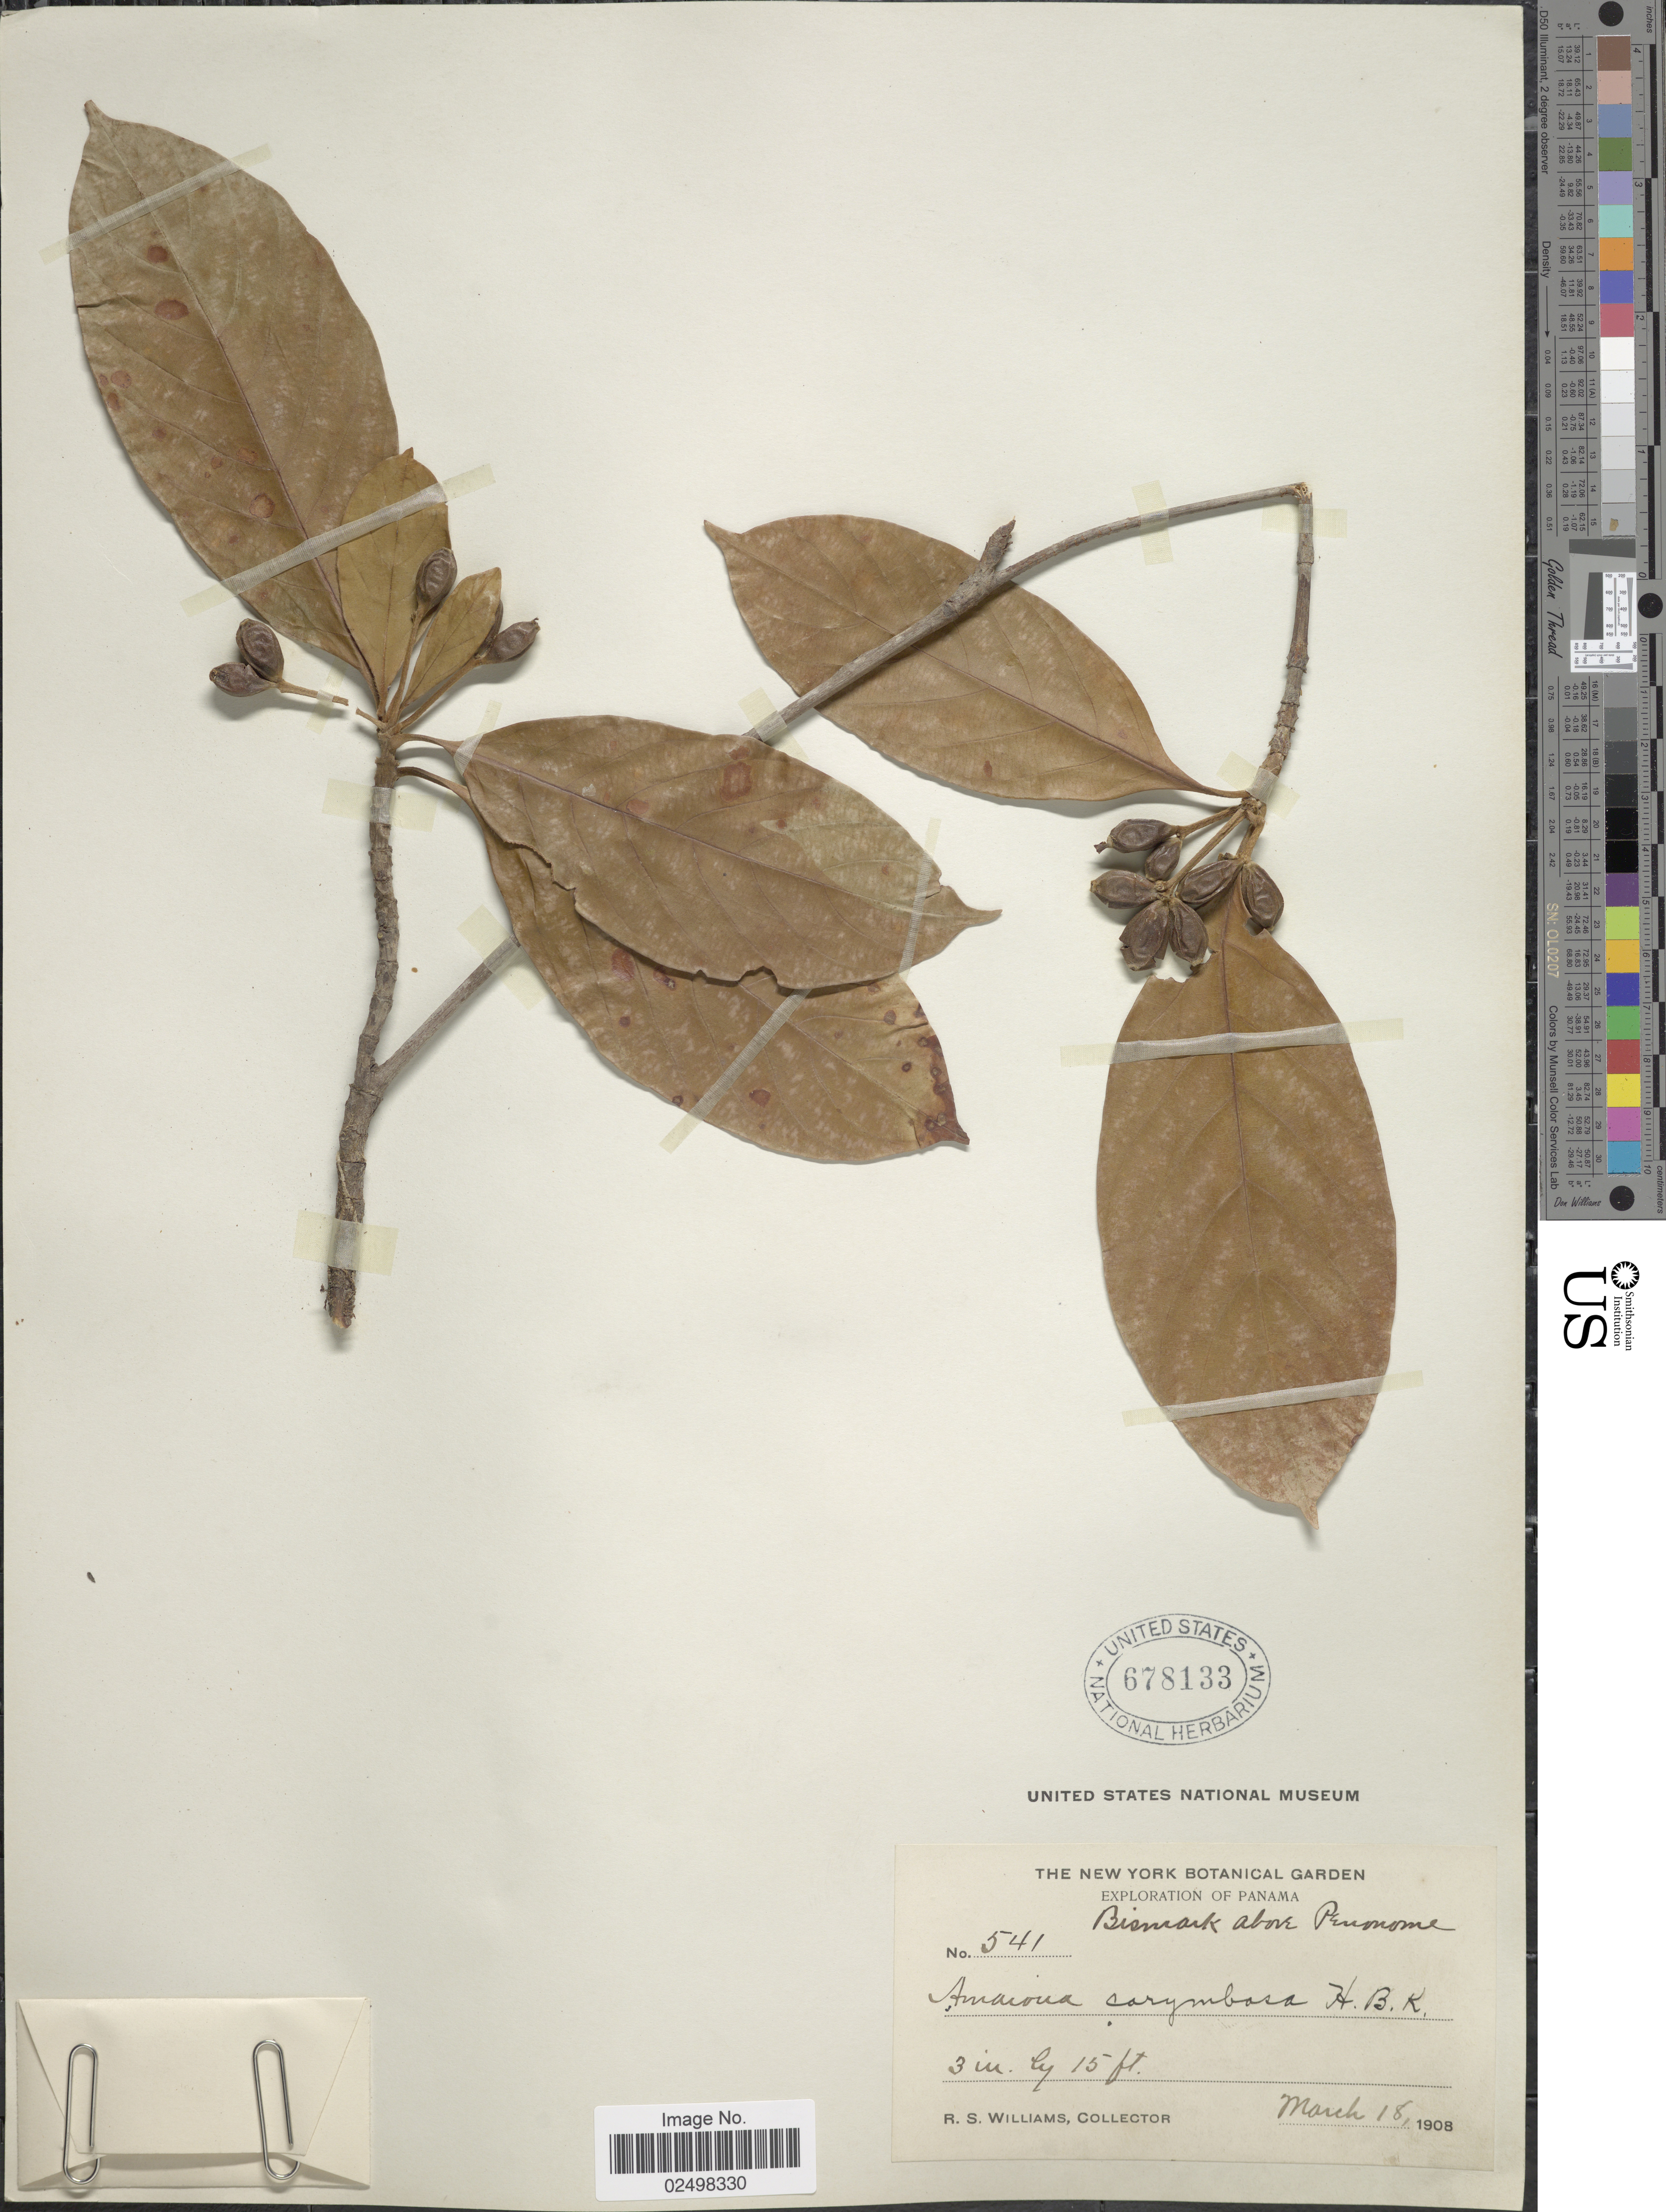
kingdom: Plantae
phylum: Tracheophyta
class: Magnoliopsida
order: Gentianales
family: Rubiaceae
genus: Amaioua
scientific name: Amaioua corymbosa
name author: Kunth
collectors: R. S. Williams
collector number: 541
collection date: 1908-03-18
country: Panama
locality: Bismark above Penonome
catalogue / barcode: US 678133